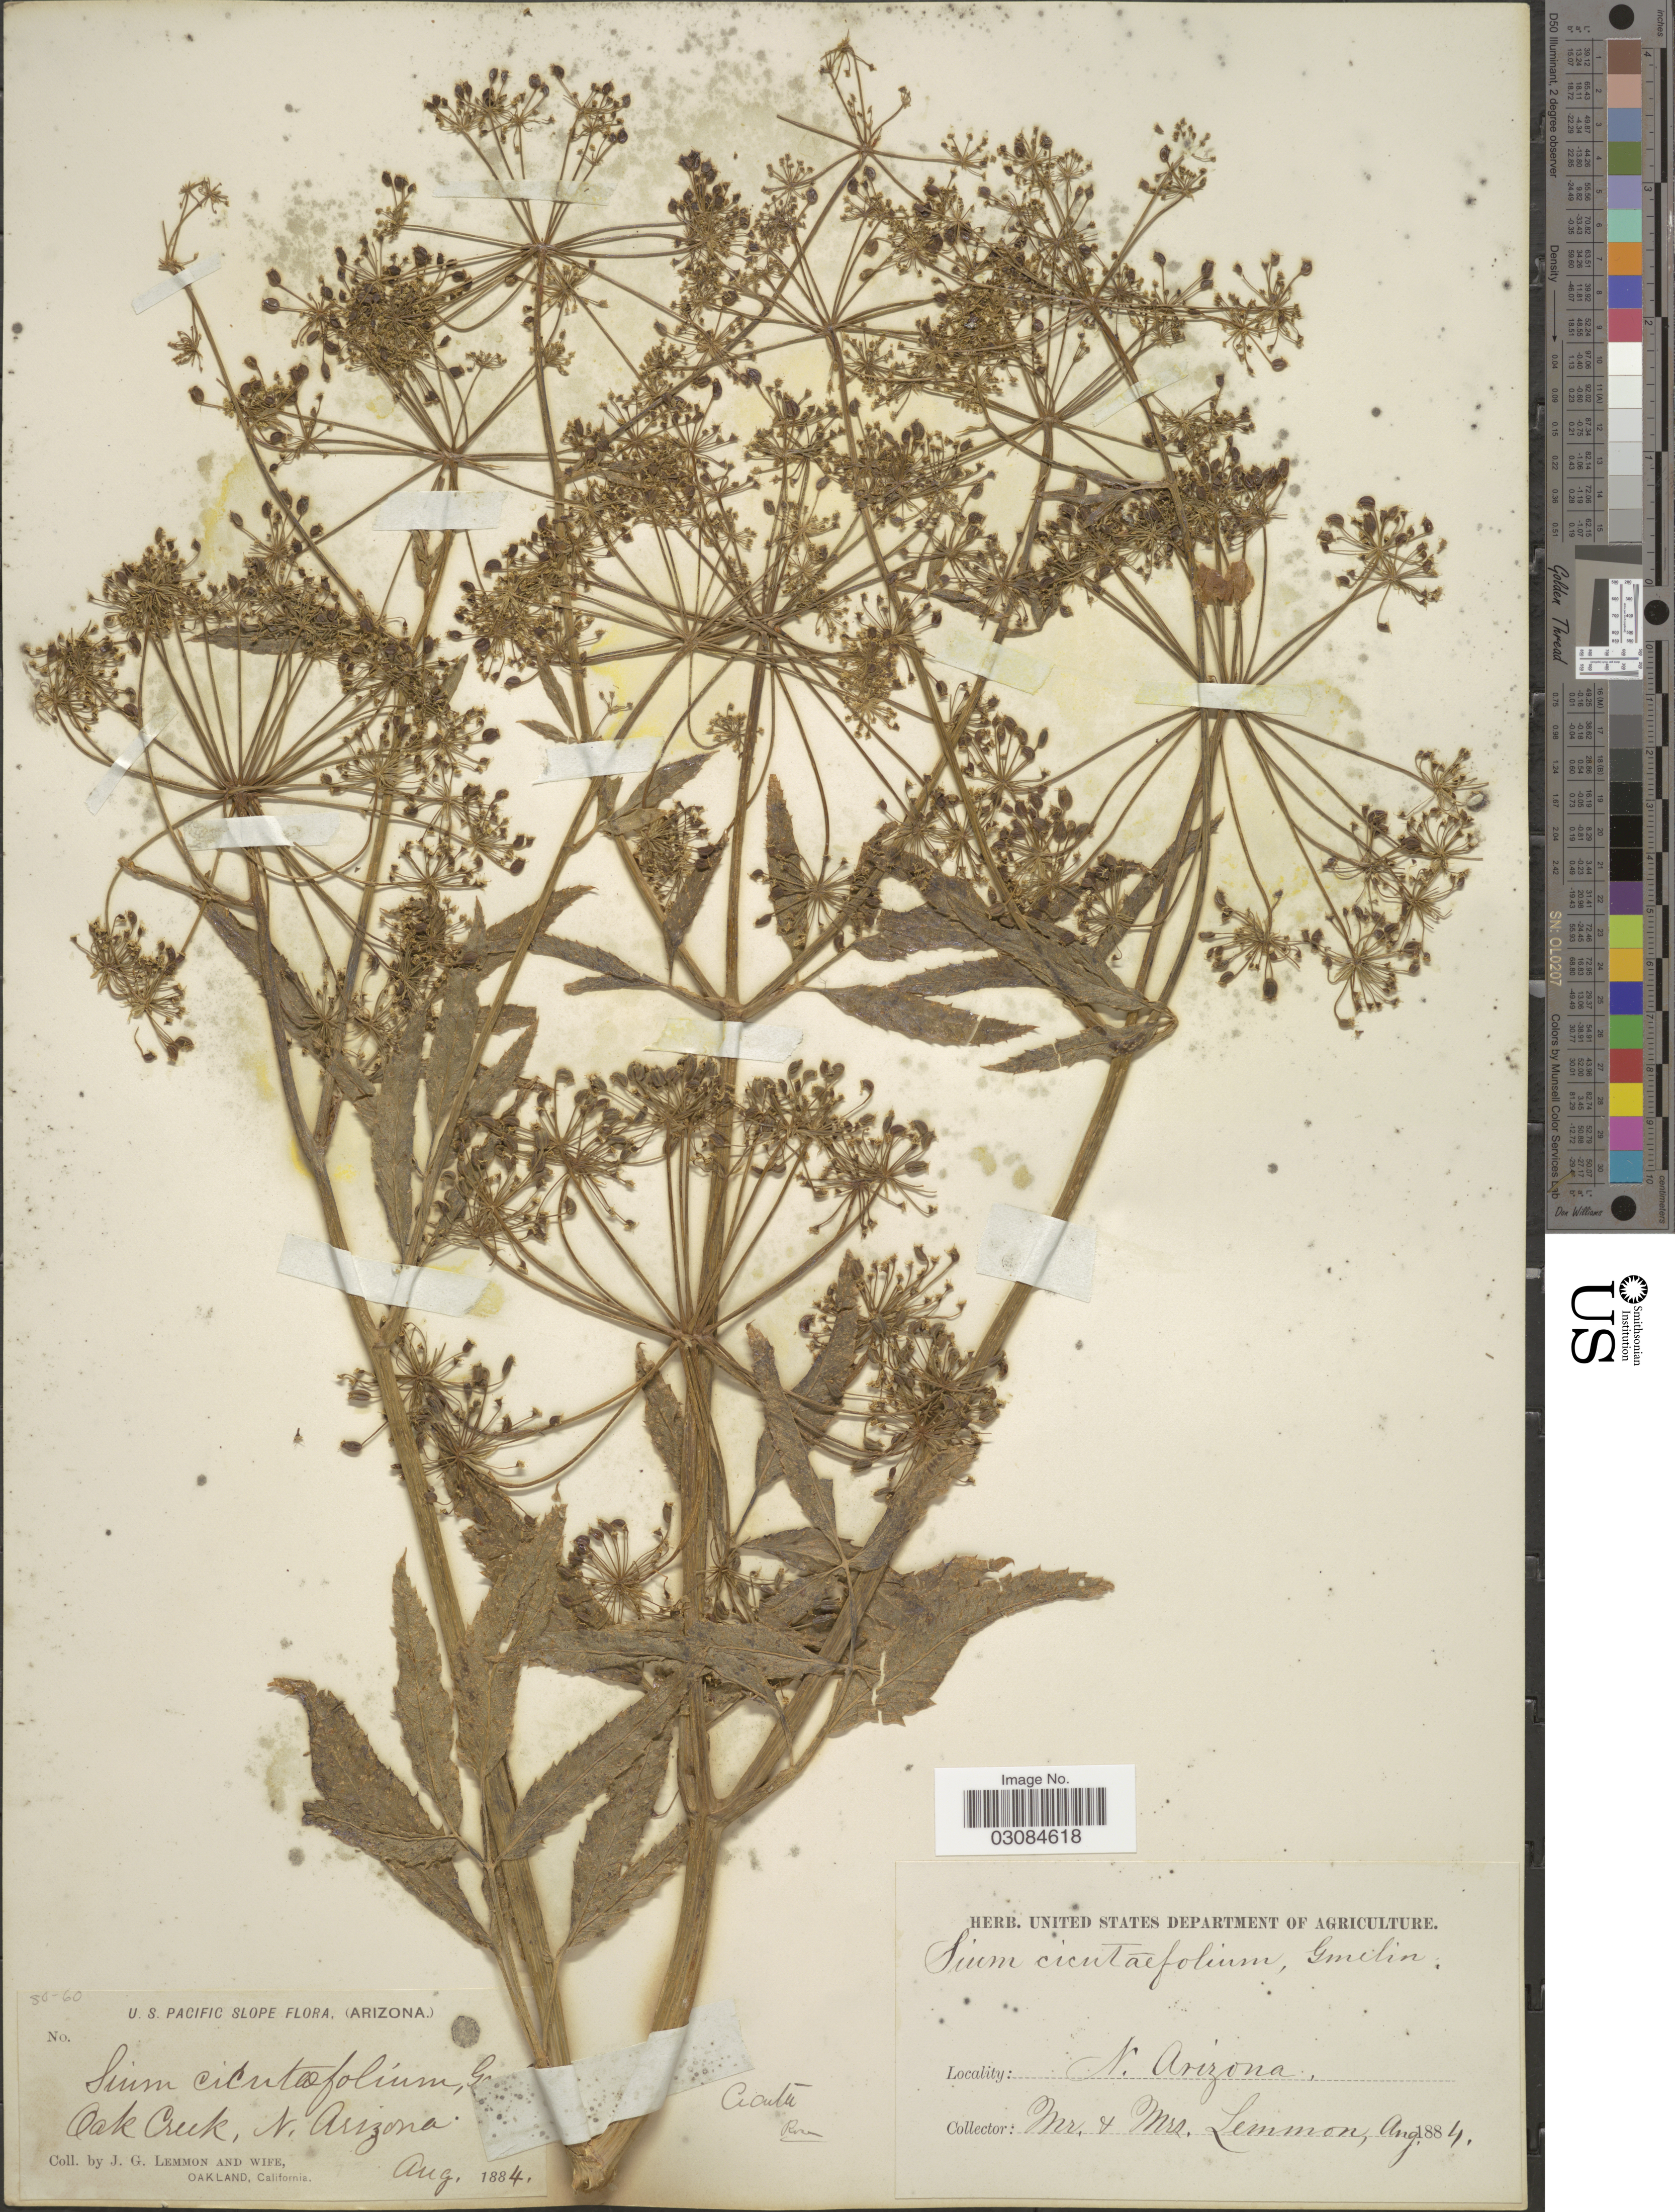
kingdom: Plantae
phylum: Tracheophyta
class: Magnoliopsida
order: Apiales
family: Apiaceae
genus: Cicuta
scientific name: Cicuta occidentalis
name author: Greene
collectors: J. Lemmon & Mrs. J. G. Lemmon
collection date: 1884-08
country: United States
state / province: Arizona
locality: U. S. Pacific Slope. N. Arizona. Oak Creek.